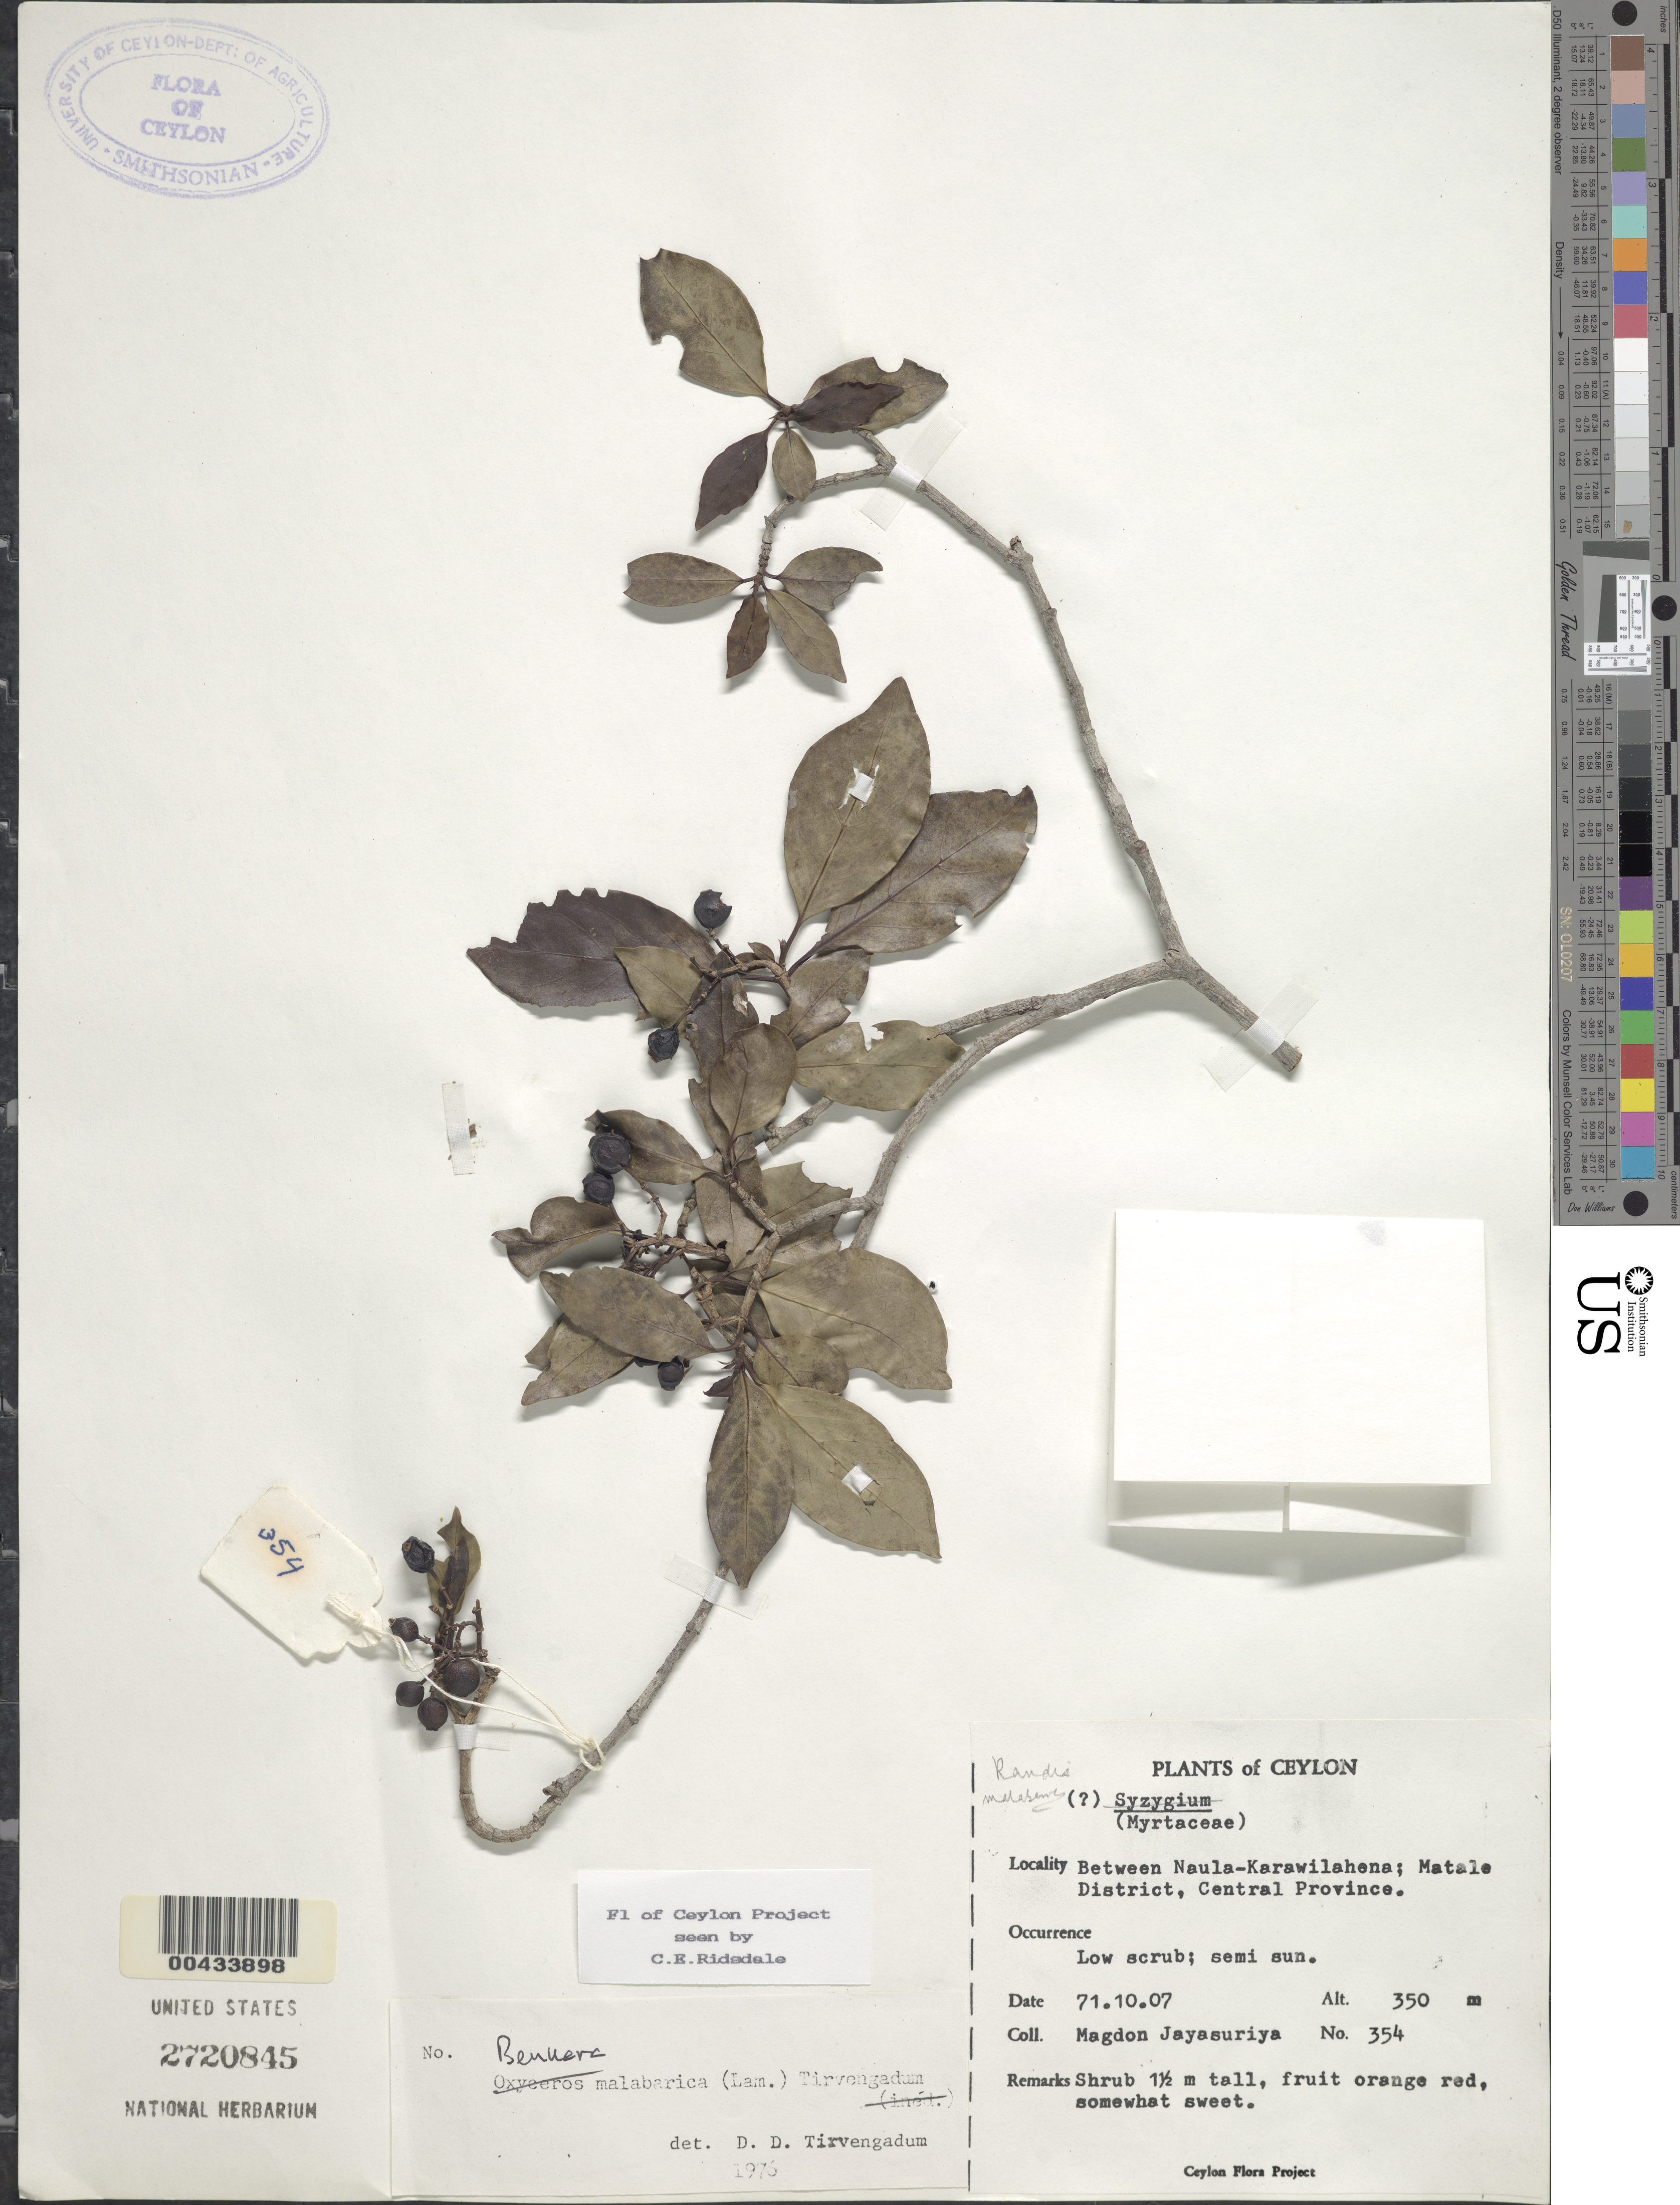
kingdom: Plantae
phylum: Tracheophyta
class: Magnoliopsida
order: Gentianales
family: Rubiaceae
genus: Benkara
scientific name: Benkara malabarica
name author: (Lam.) Tirveng.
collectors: A. H. Jayasuriya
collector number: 354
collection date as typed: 07 Oct 1971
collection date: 1971-10-07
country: Sri Lanka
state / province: Central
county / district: Matale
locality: between Naula and Karawilahena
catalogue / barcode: US 2720845